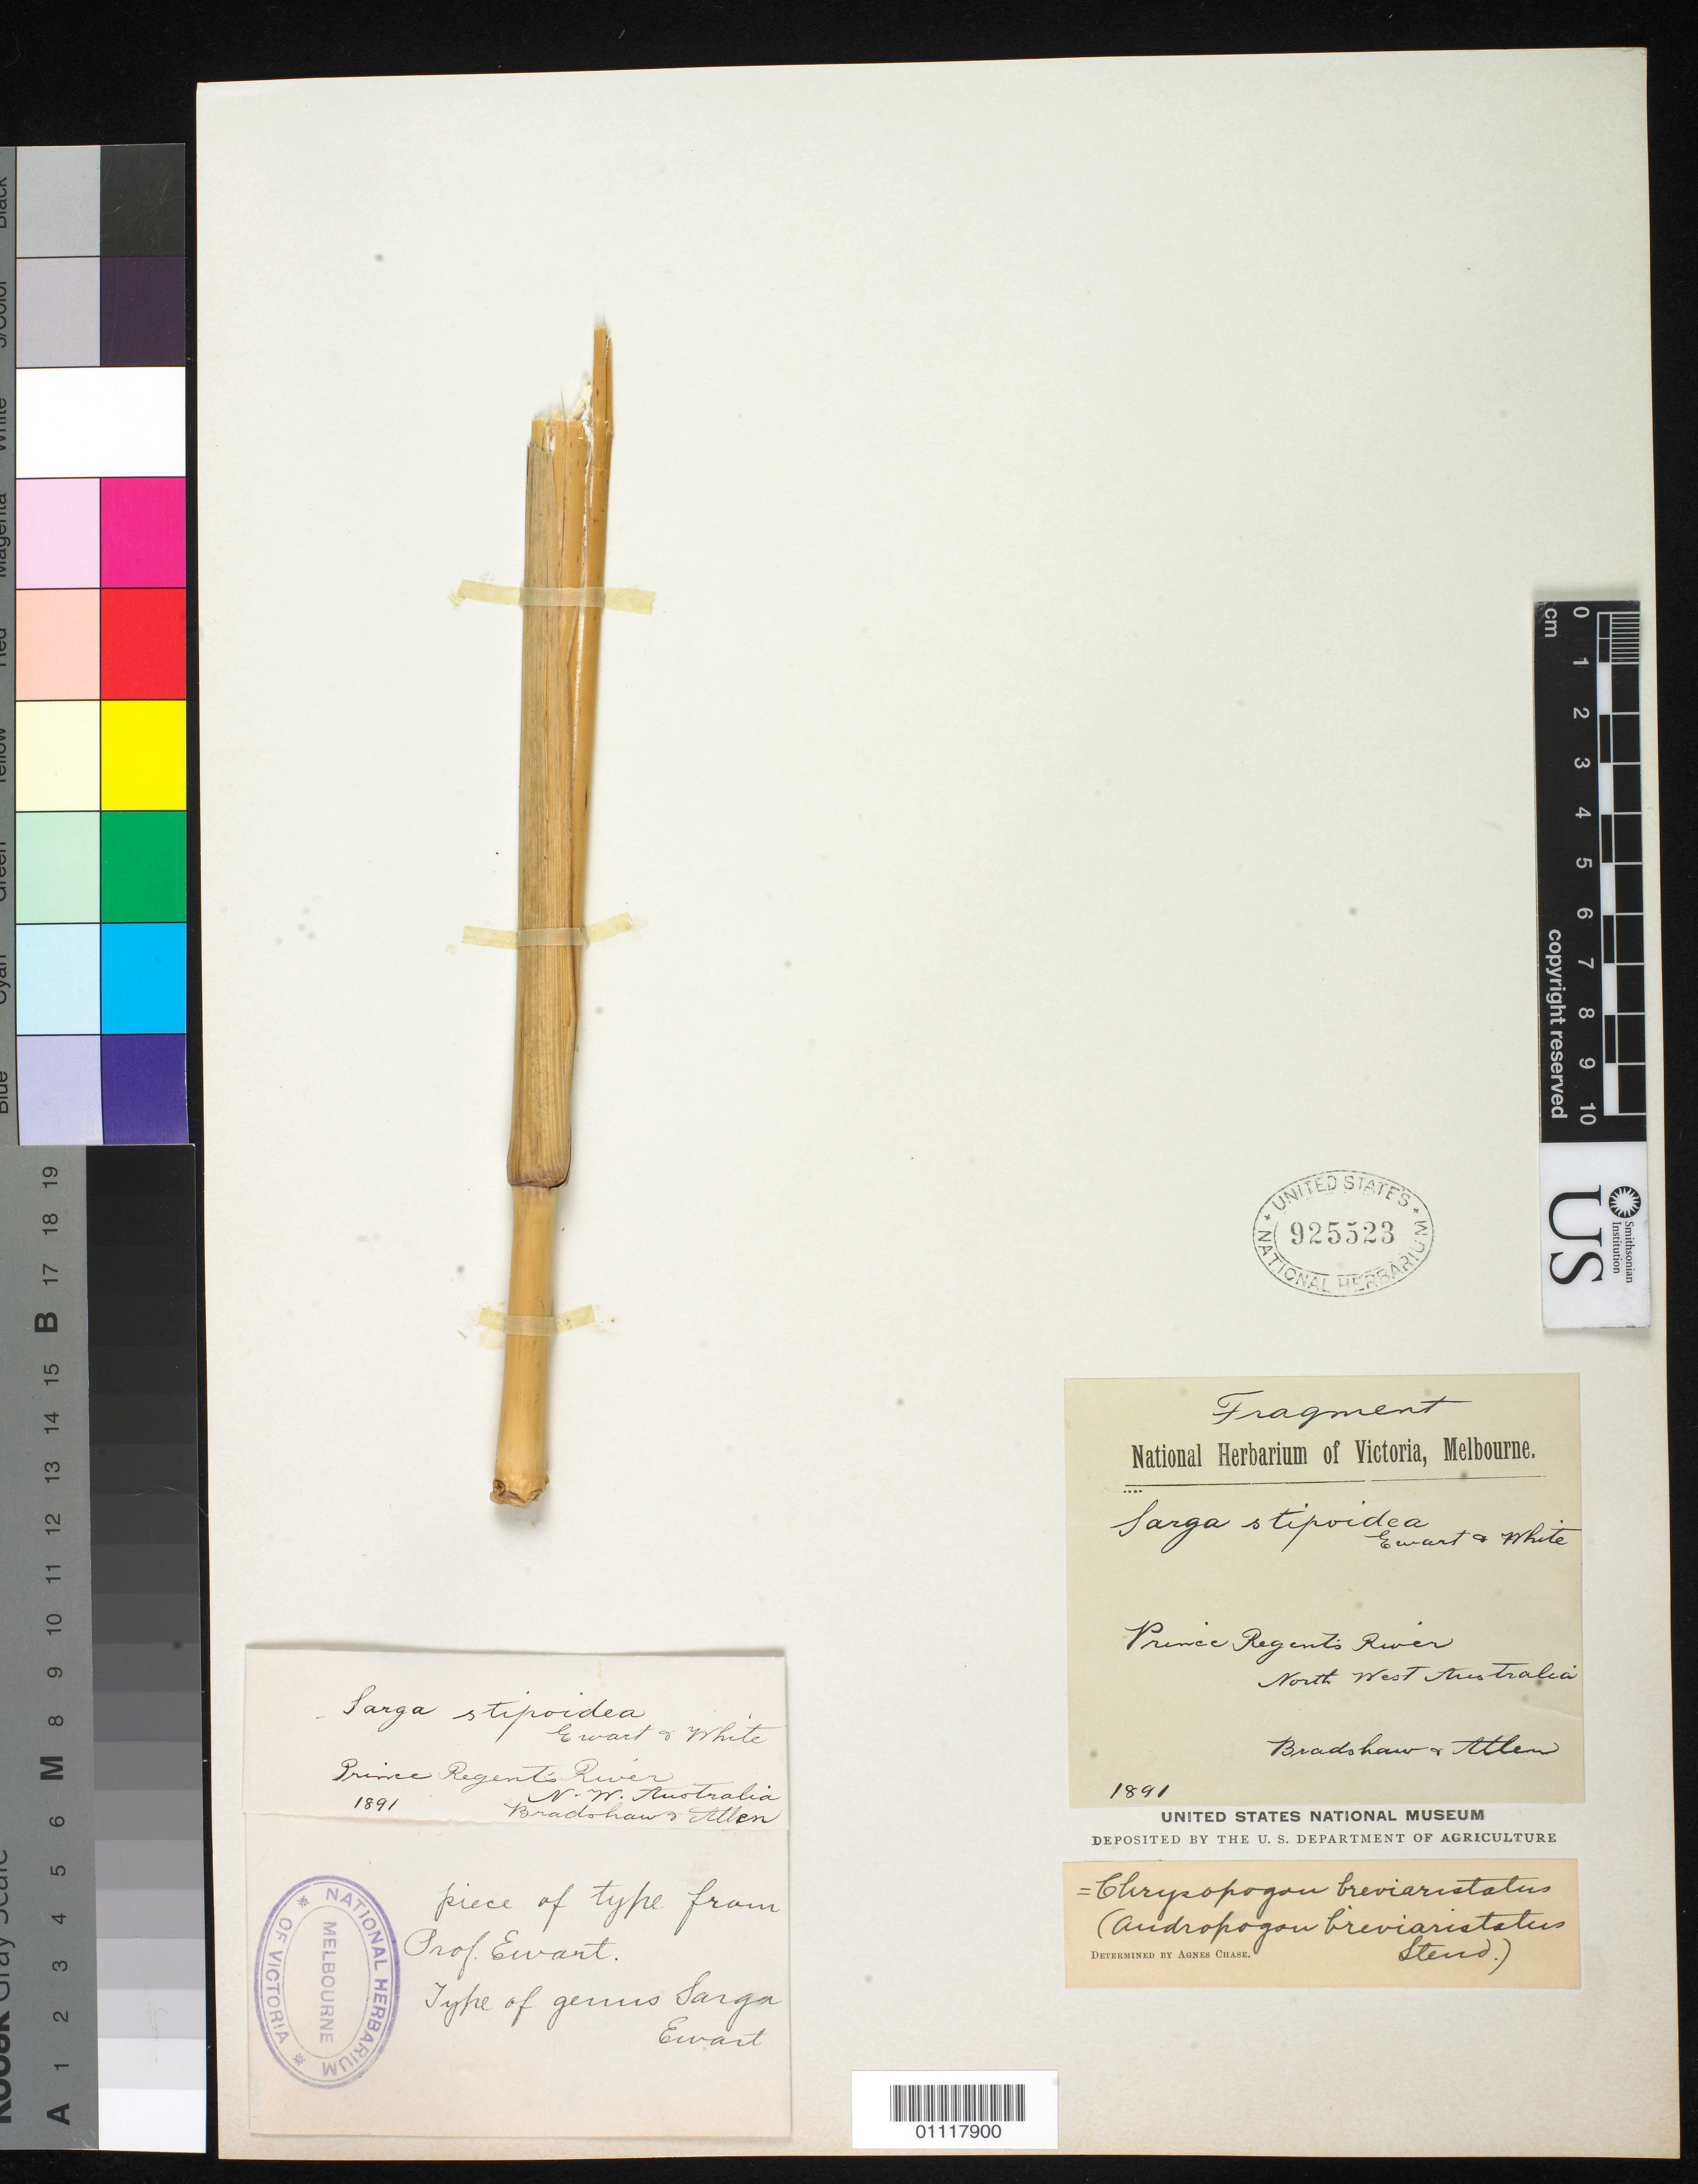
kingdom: Plantae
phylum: Tracheophyta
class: Liliopsida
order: Poales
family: Poaceae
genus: Sarga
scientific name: Sarga stipoidea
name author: Ewart & Jean White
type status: Syntype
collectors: Bradshaw & -- Allen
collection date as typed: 1891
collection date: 1891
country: Australia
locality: Prince Regent's River, North West Australia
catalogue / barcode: US 925523